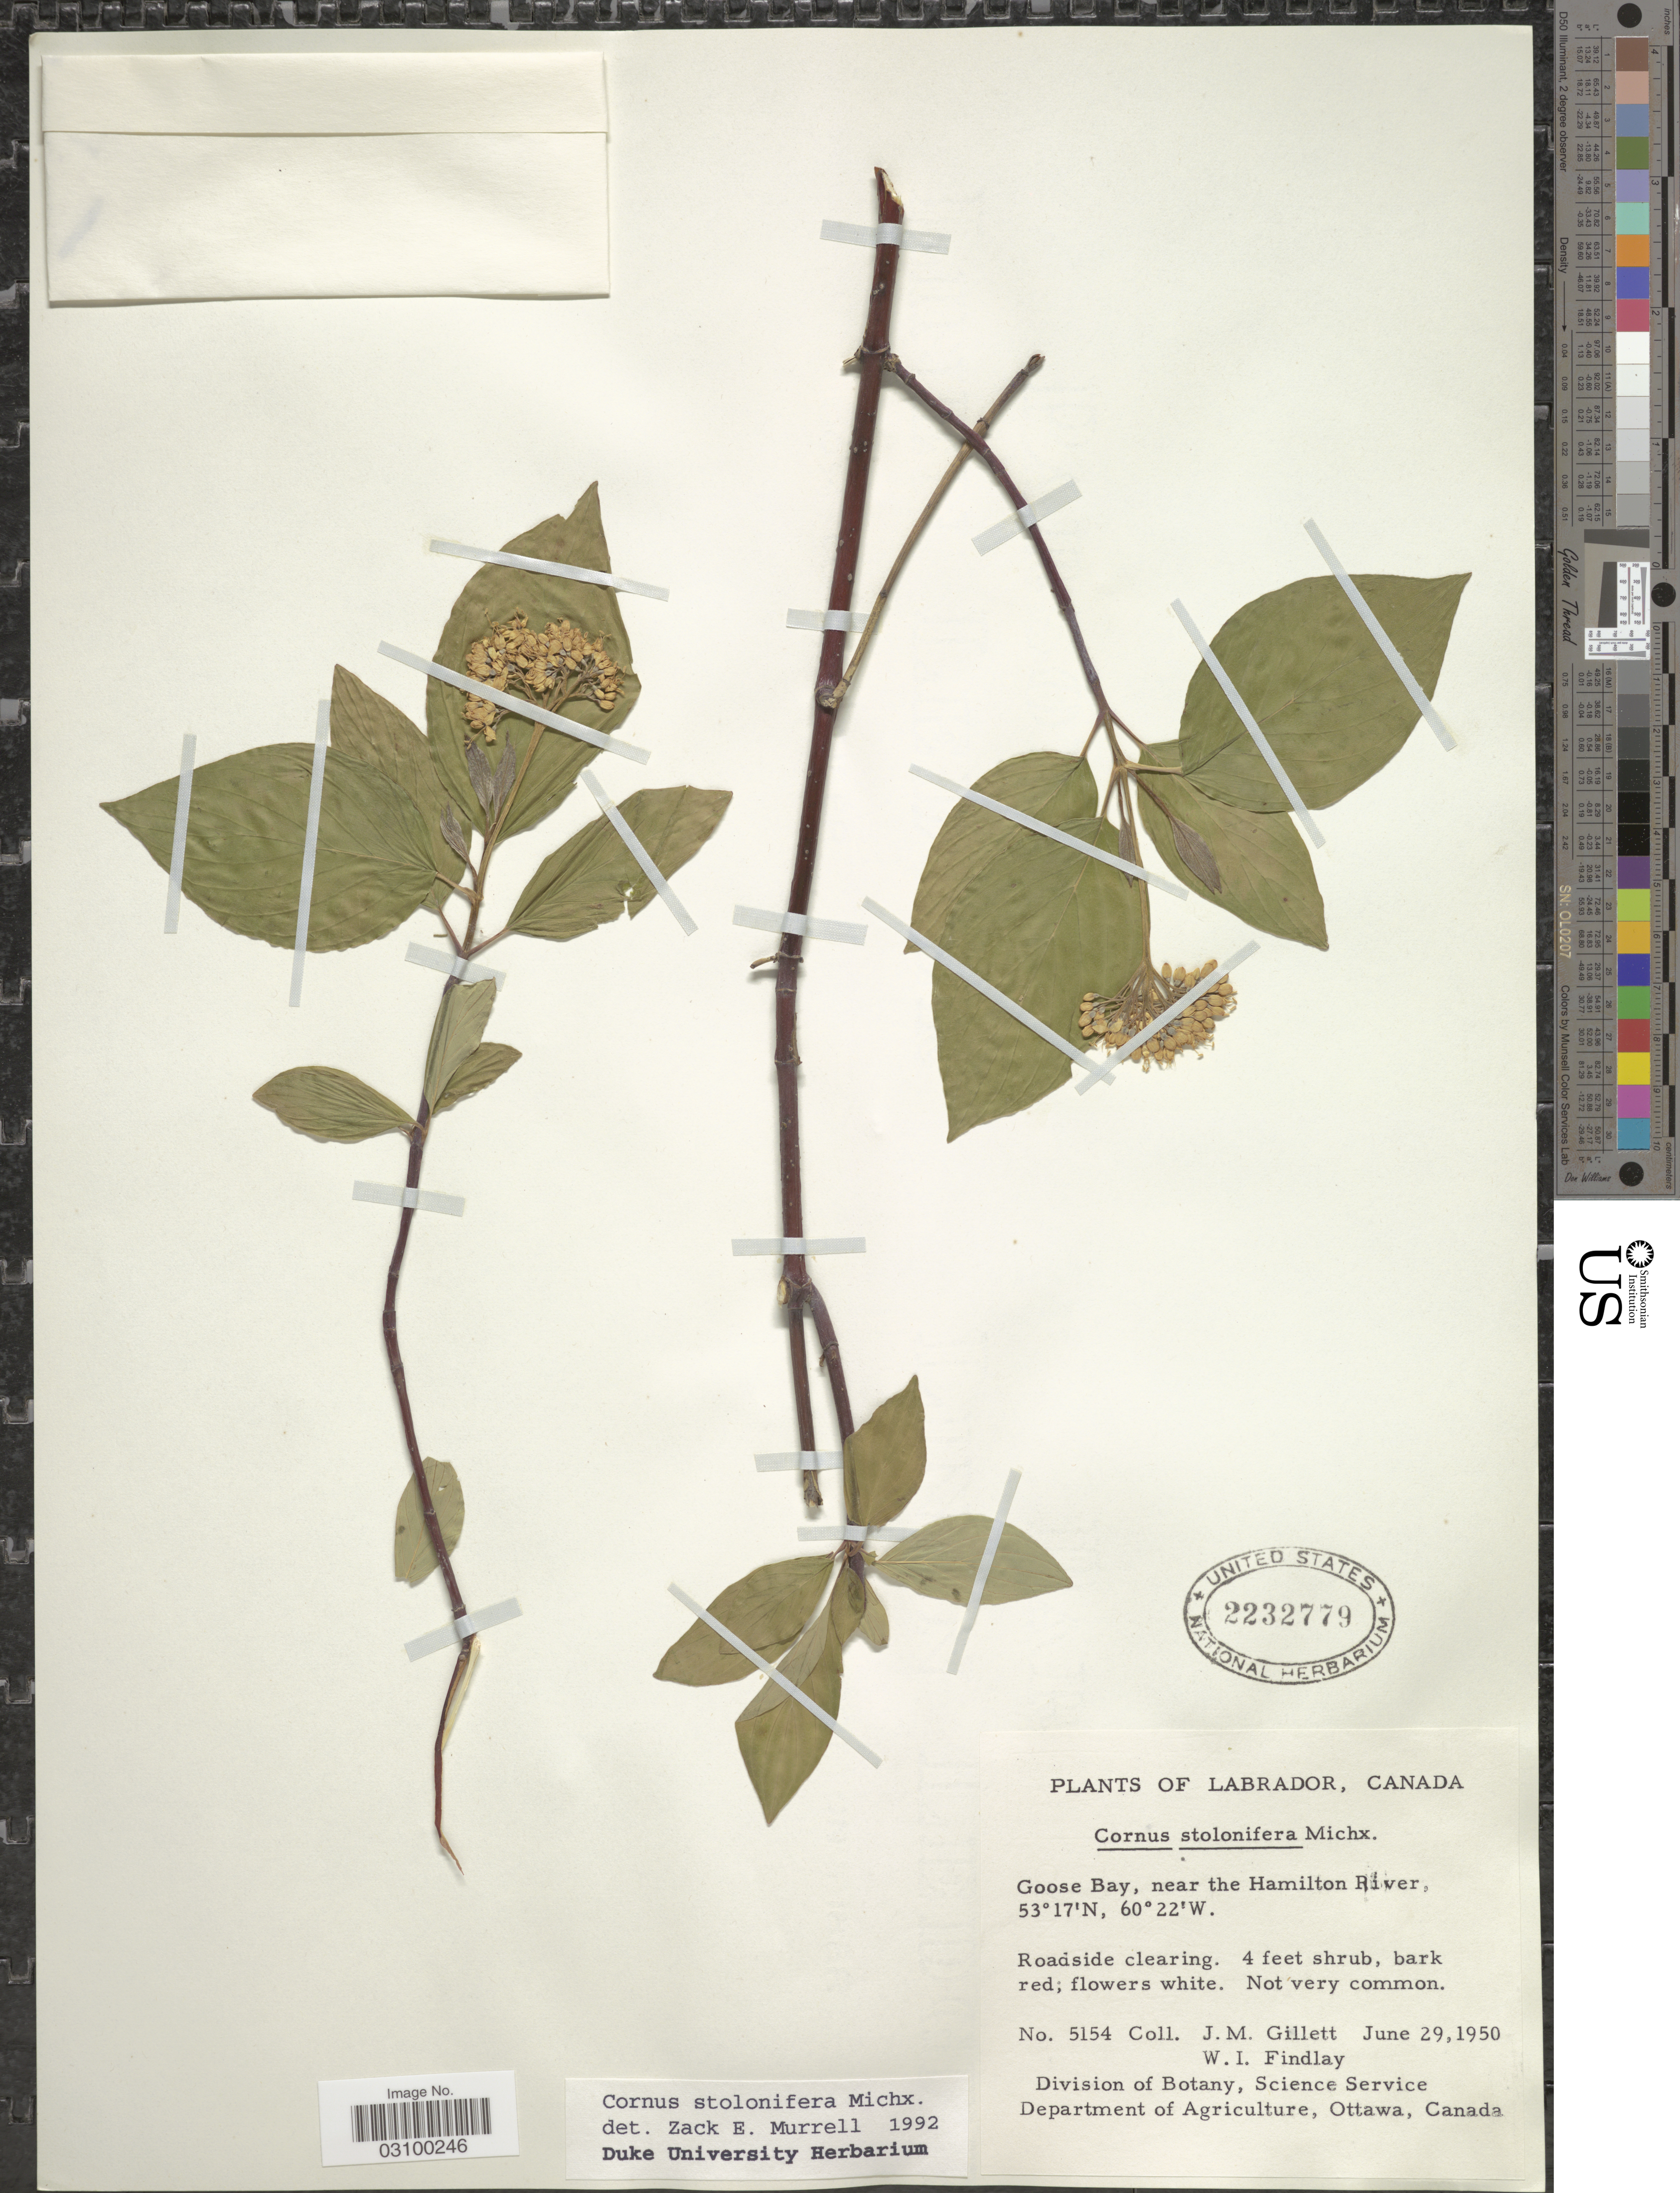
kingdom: Plantae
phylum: Tracheophyta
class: Magnoliopsida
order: Cornales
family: Cornaceae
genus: Cornus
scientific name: Cornus sericea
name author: L.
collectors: J. M. Gillett & W. Findlay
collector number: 5154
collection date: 1950-06-29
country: Canada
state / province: Newfoundland and Labrador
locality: Labrador. Goose Bay, near the Hamilton River.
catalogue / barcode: US 2232779